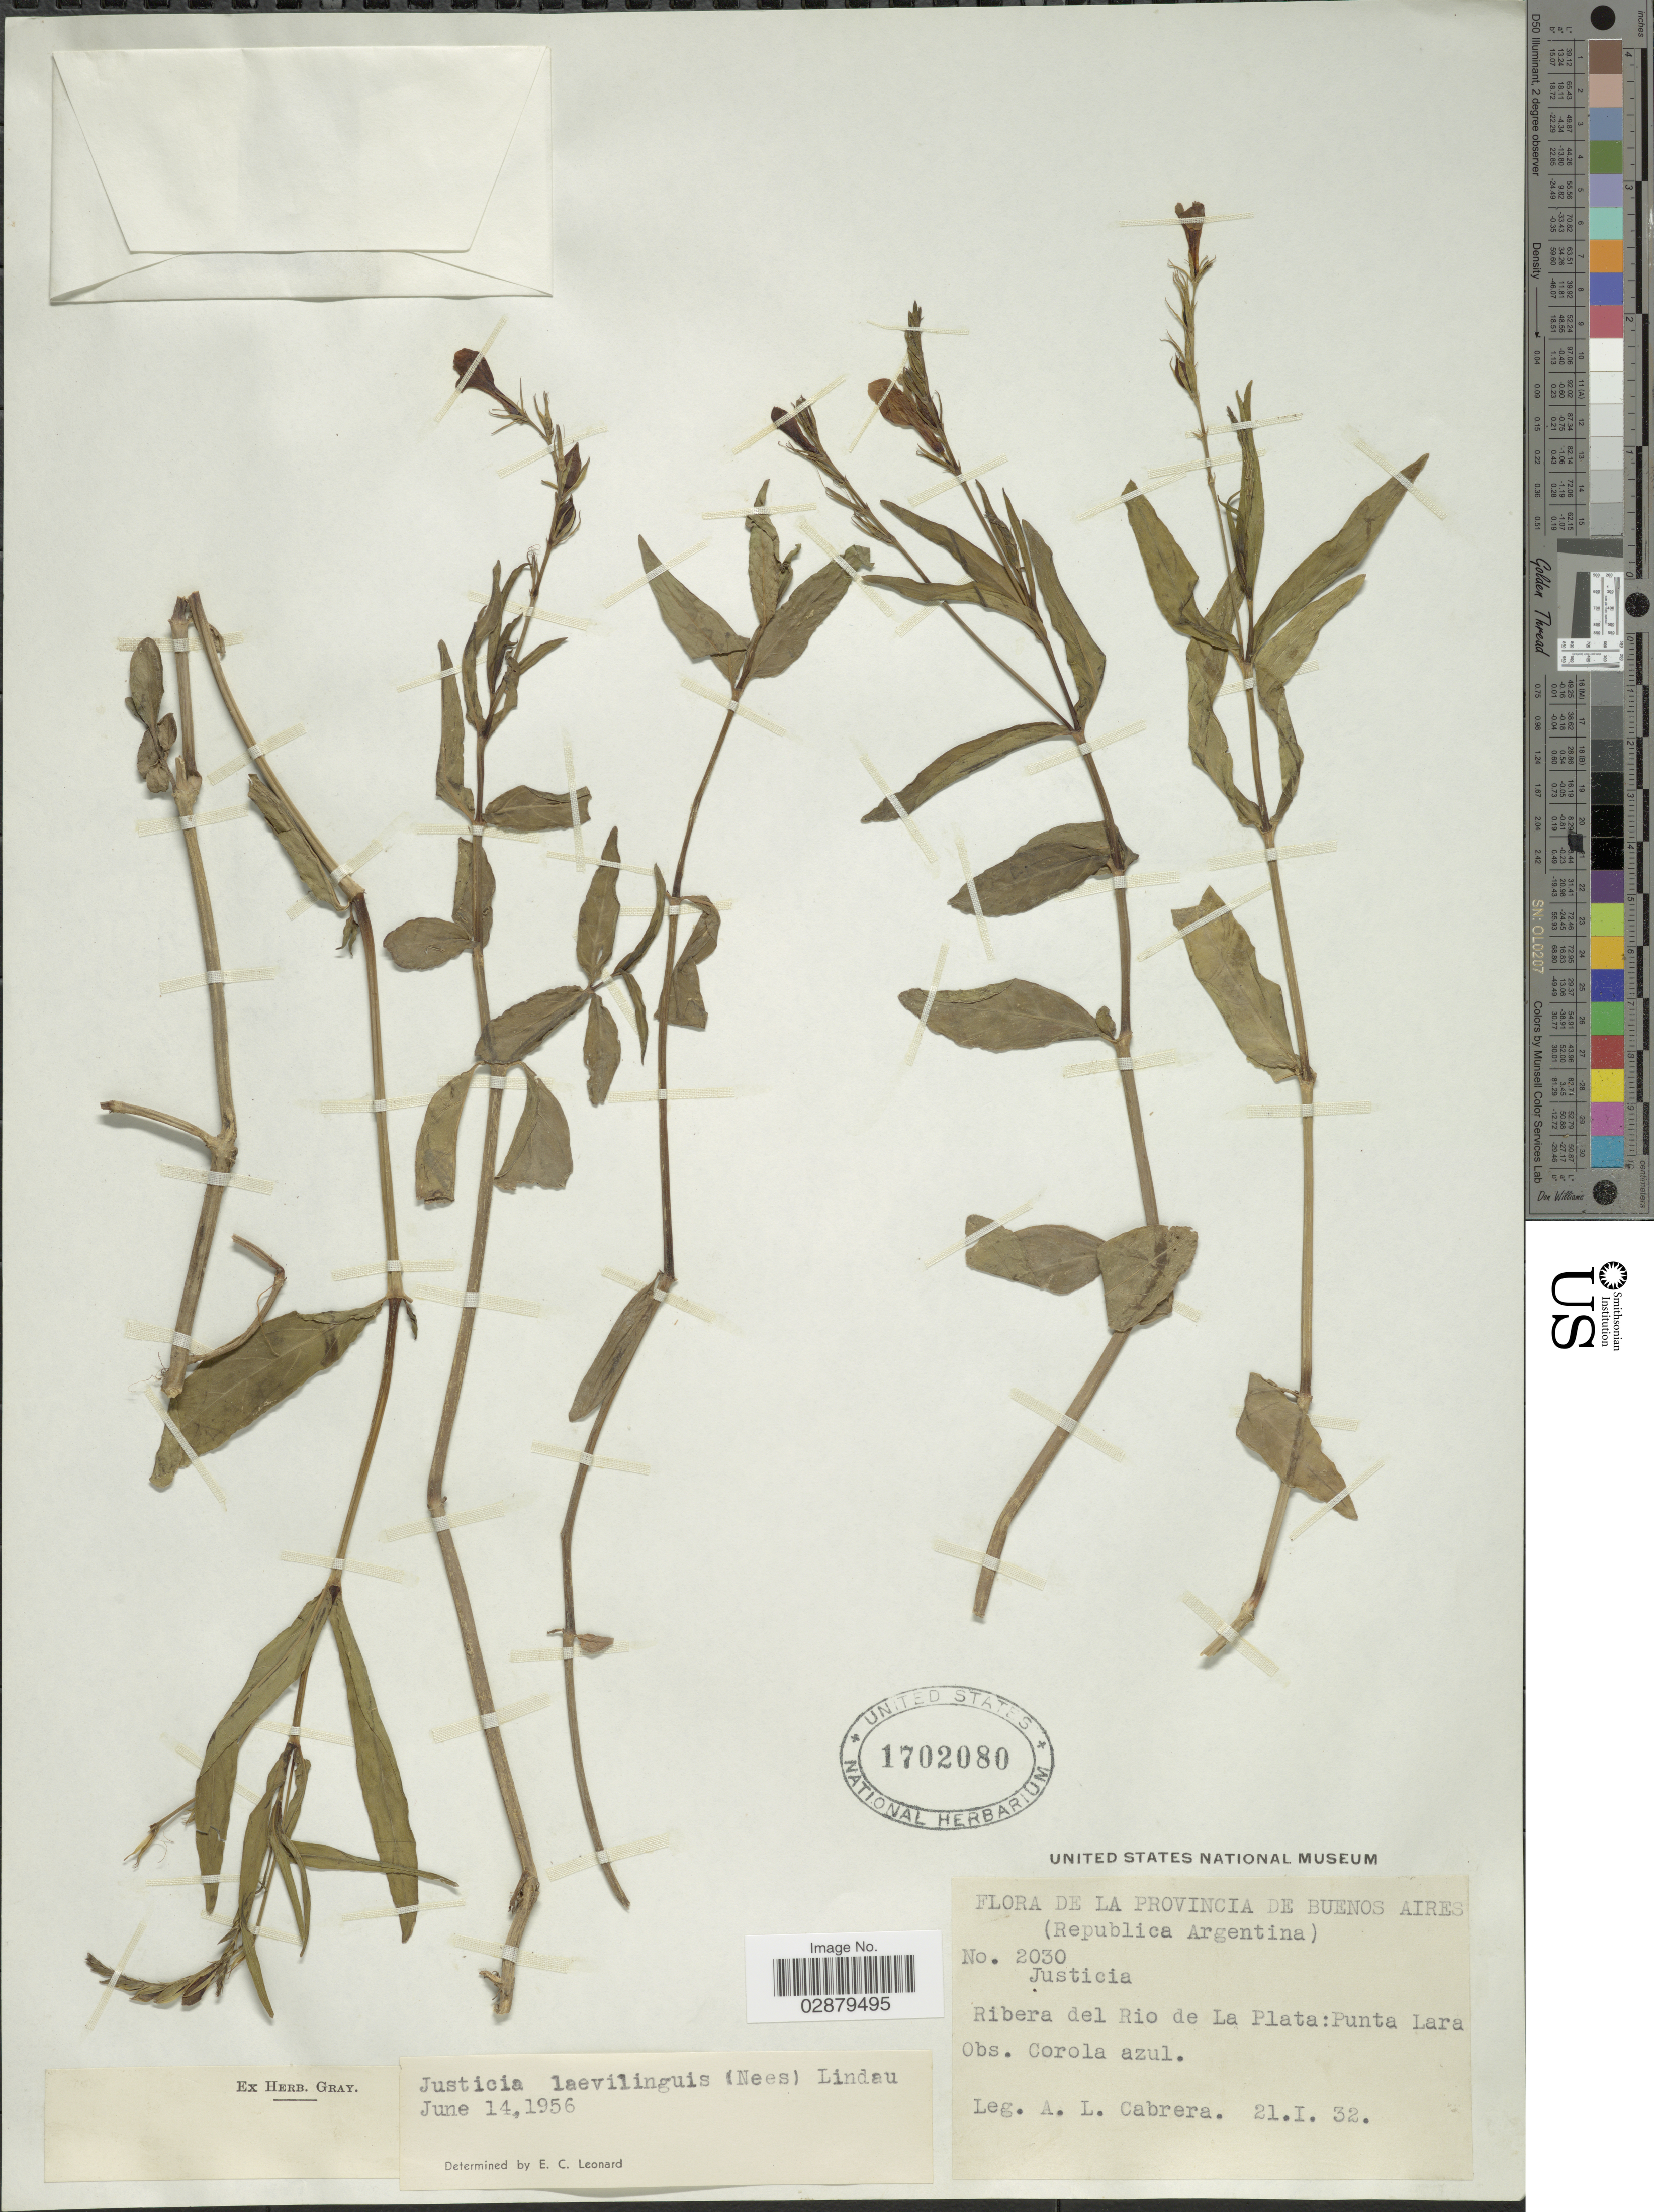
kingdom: Plantae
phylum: Tracheophyta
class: Magnoliopsida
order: Lamiales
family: Acanthaceae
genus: Justicia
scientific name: Justicia laevilinguis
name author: (Nees) Lindau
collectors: A. L. Cabrera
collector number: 2030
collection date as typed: Transcribed d/m/y: 21/1/32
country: Argentina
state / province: Buenos Aires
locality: (Republica Argentina). Ribera del Rio de La Plata: Punta Lara.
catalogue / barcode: US 1702080